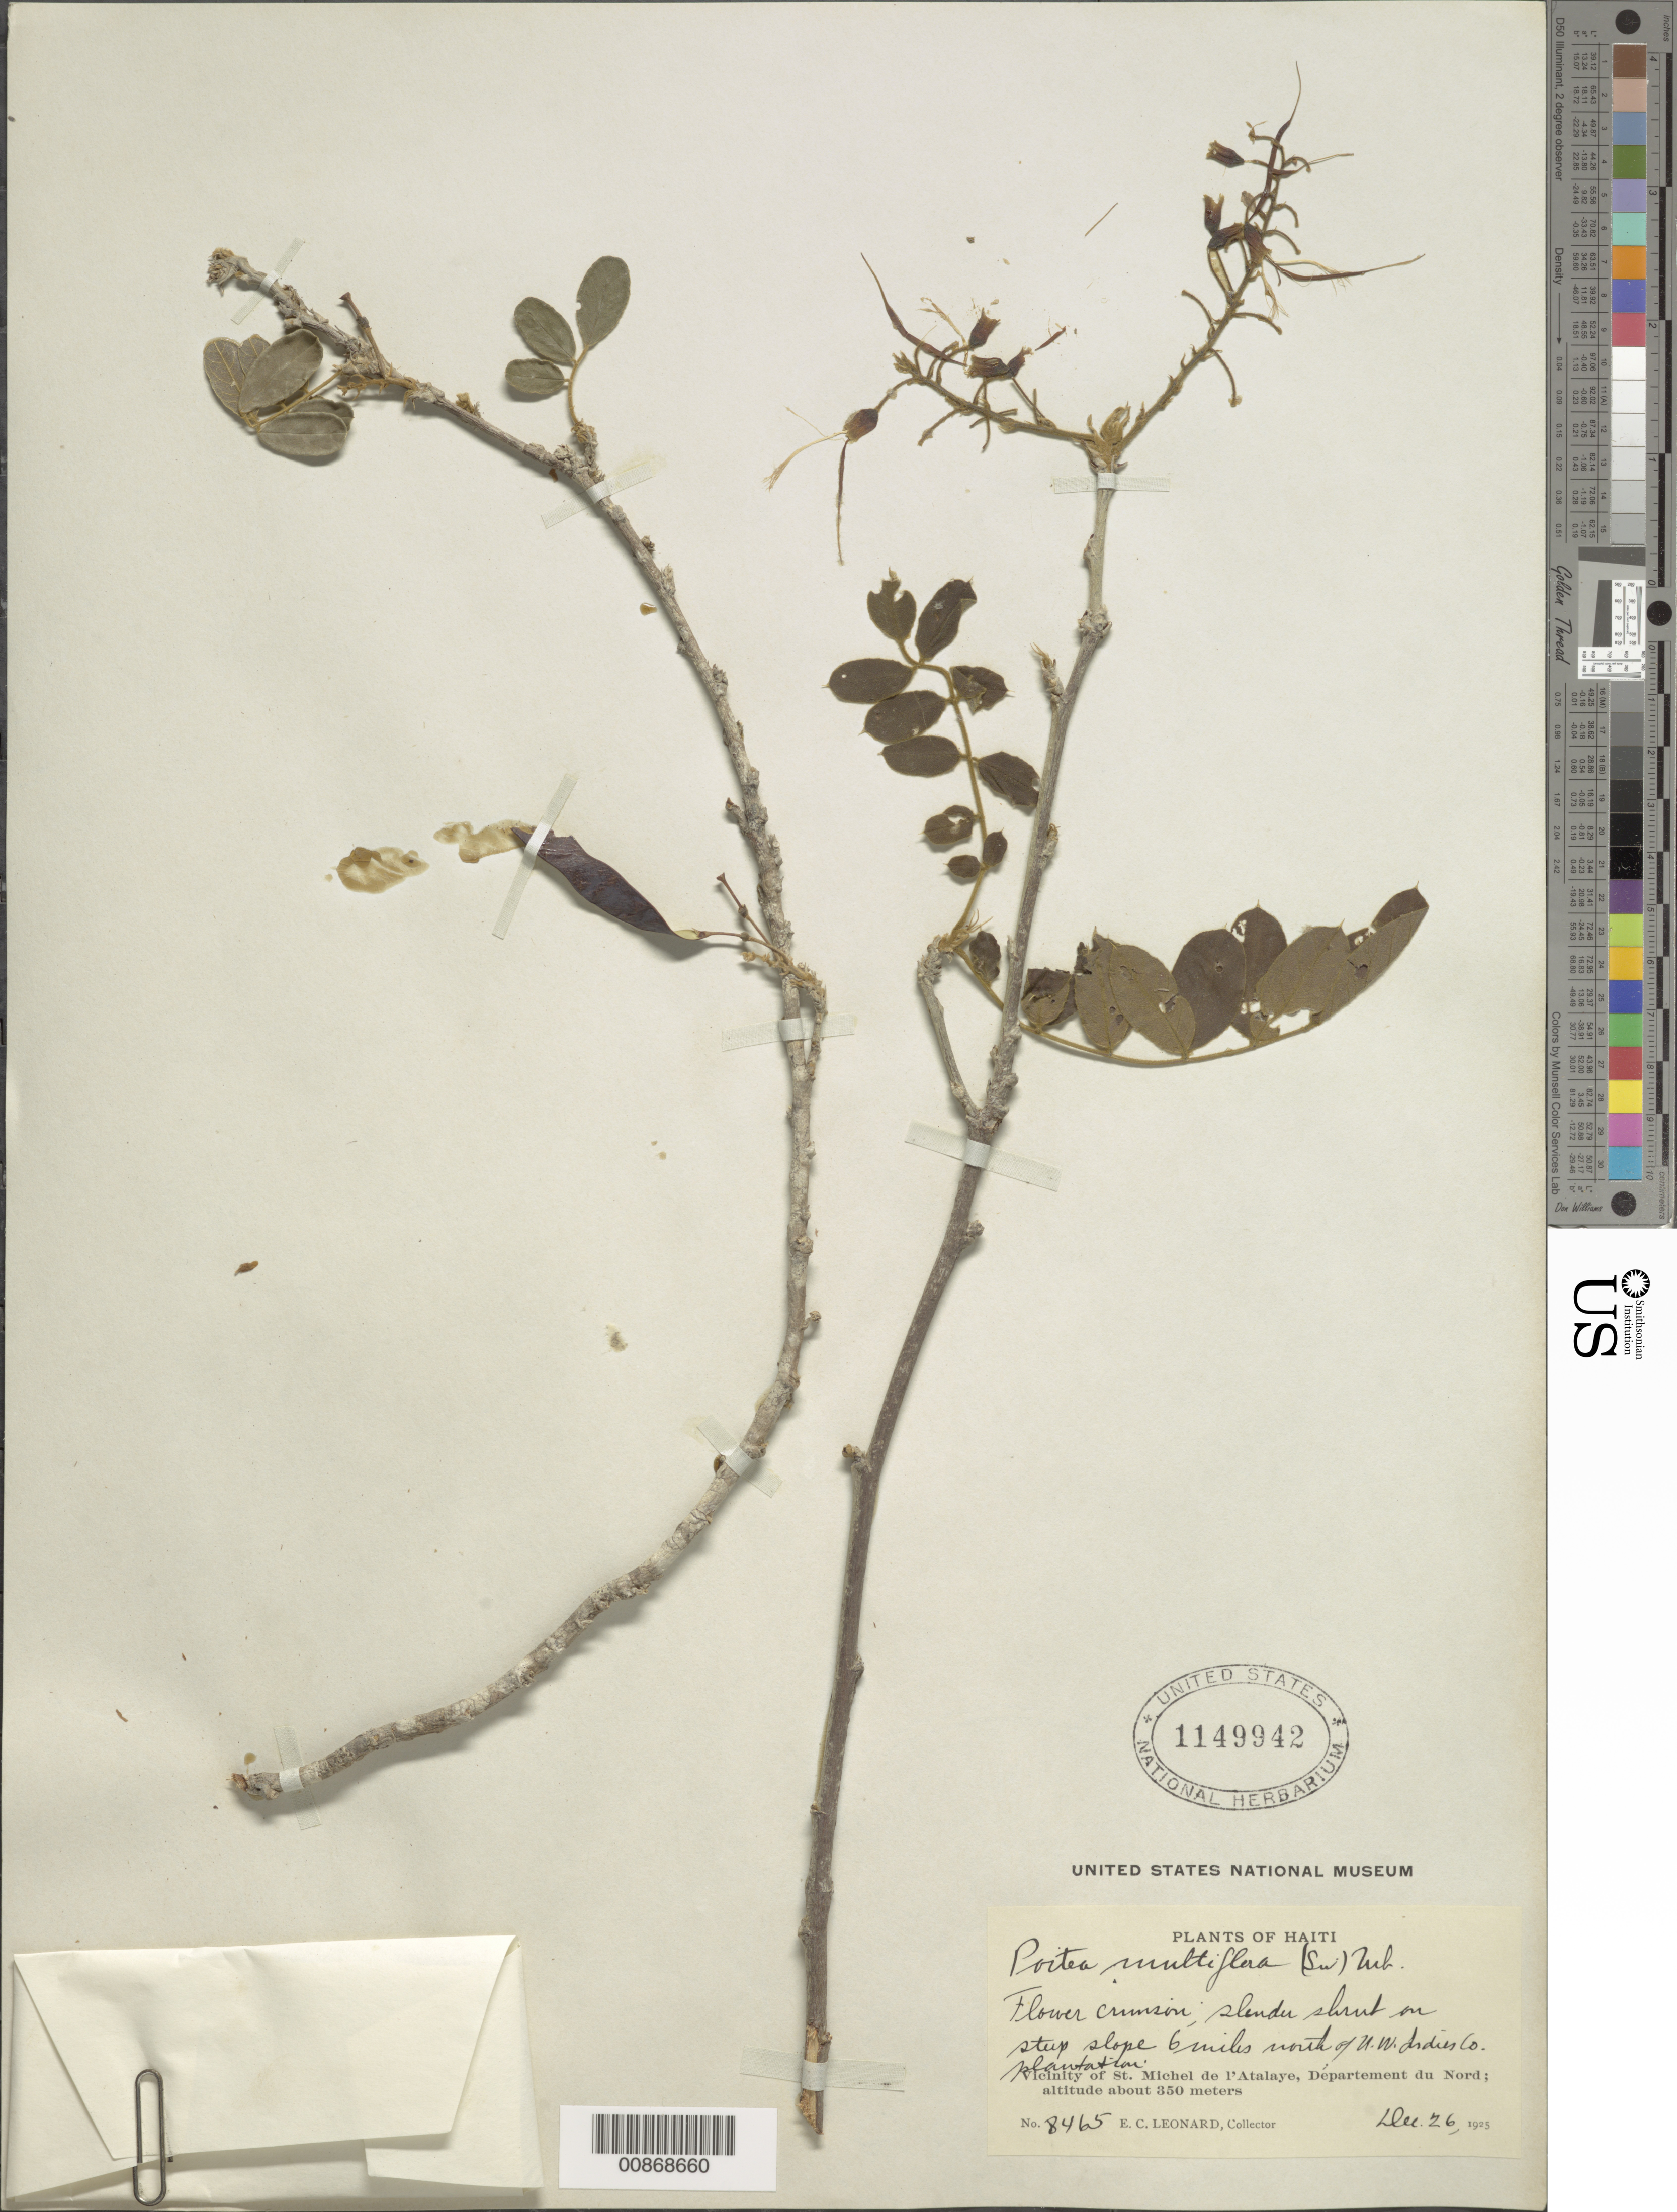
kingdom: Plantae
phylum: Tracheophyta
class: Magnoliopsida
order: Fabales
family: Fabaceae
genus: Poitea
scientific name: Poitea multiflora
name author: (Sw.) Urb.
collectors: E. C. Leonard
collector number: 8465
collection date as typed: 26 Dec 1925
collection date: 1925-12-26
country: Haiti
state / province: Nord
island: Hispaniola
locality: Vicinity of St. Michel de l'Atalaye. 6 miles north of U. W. Indies Co. Plantation.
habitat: Steep slope.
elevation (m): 350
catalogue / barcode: US 1149942